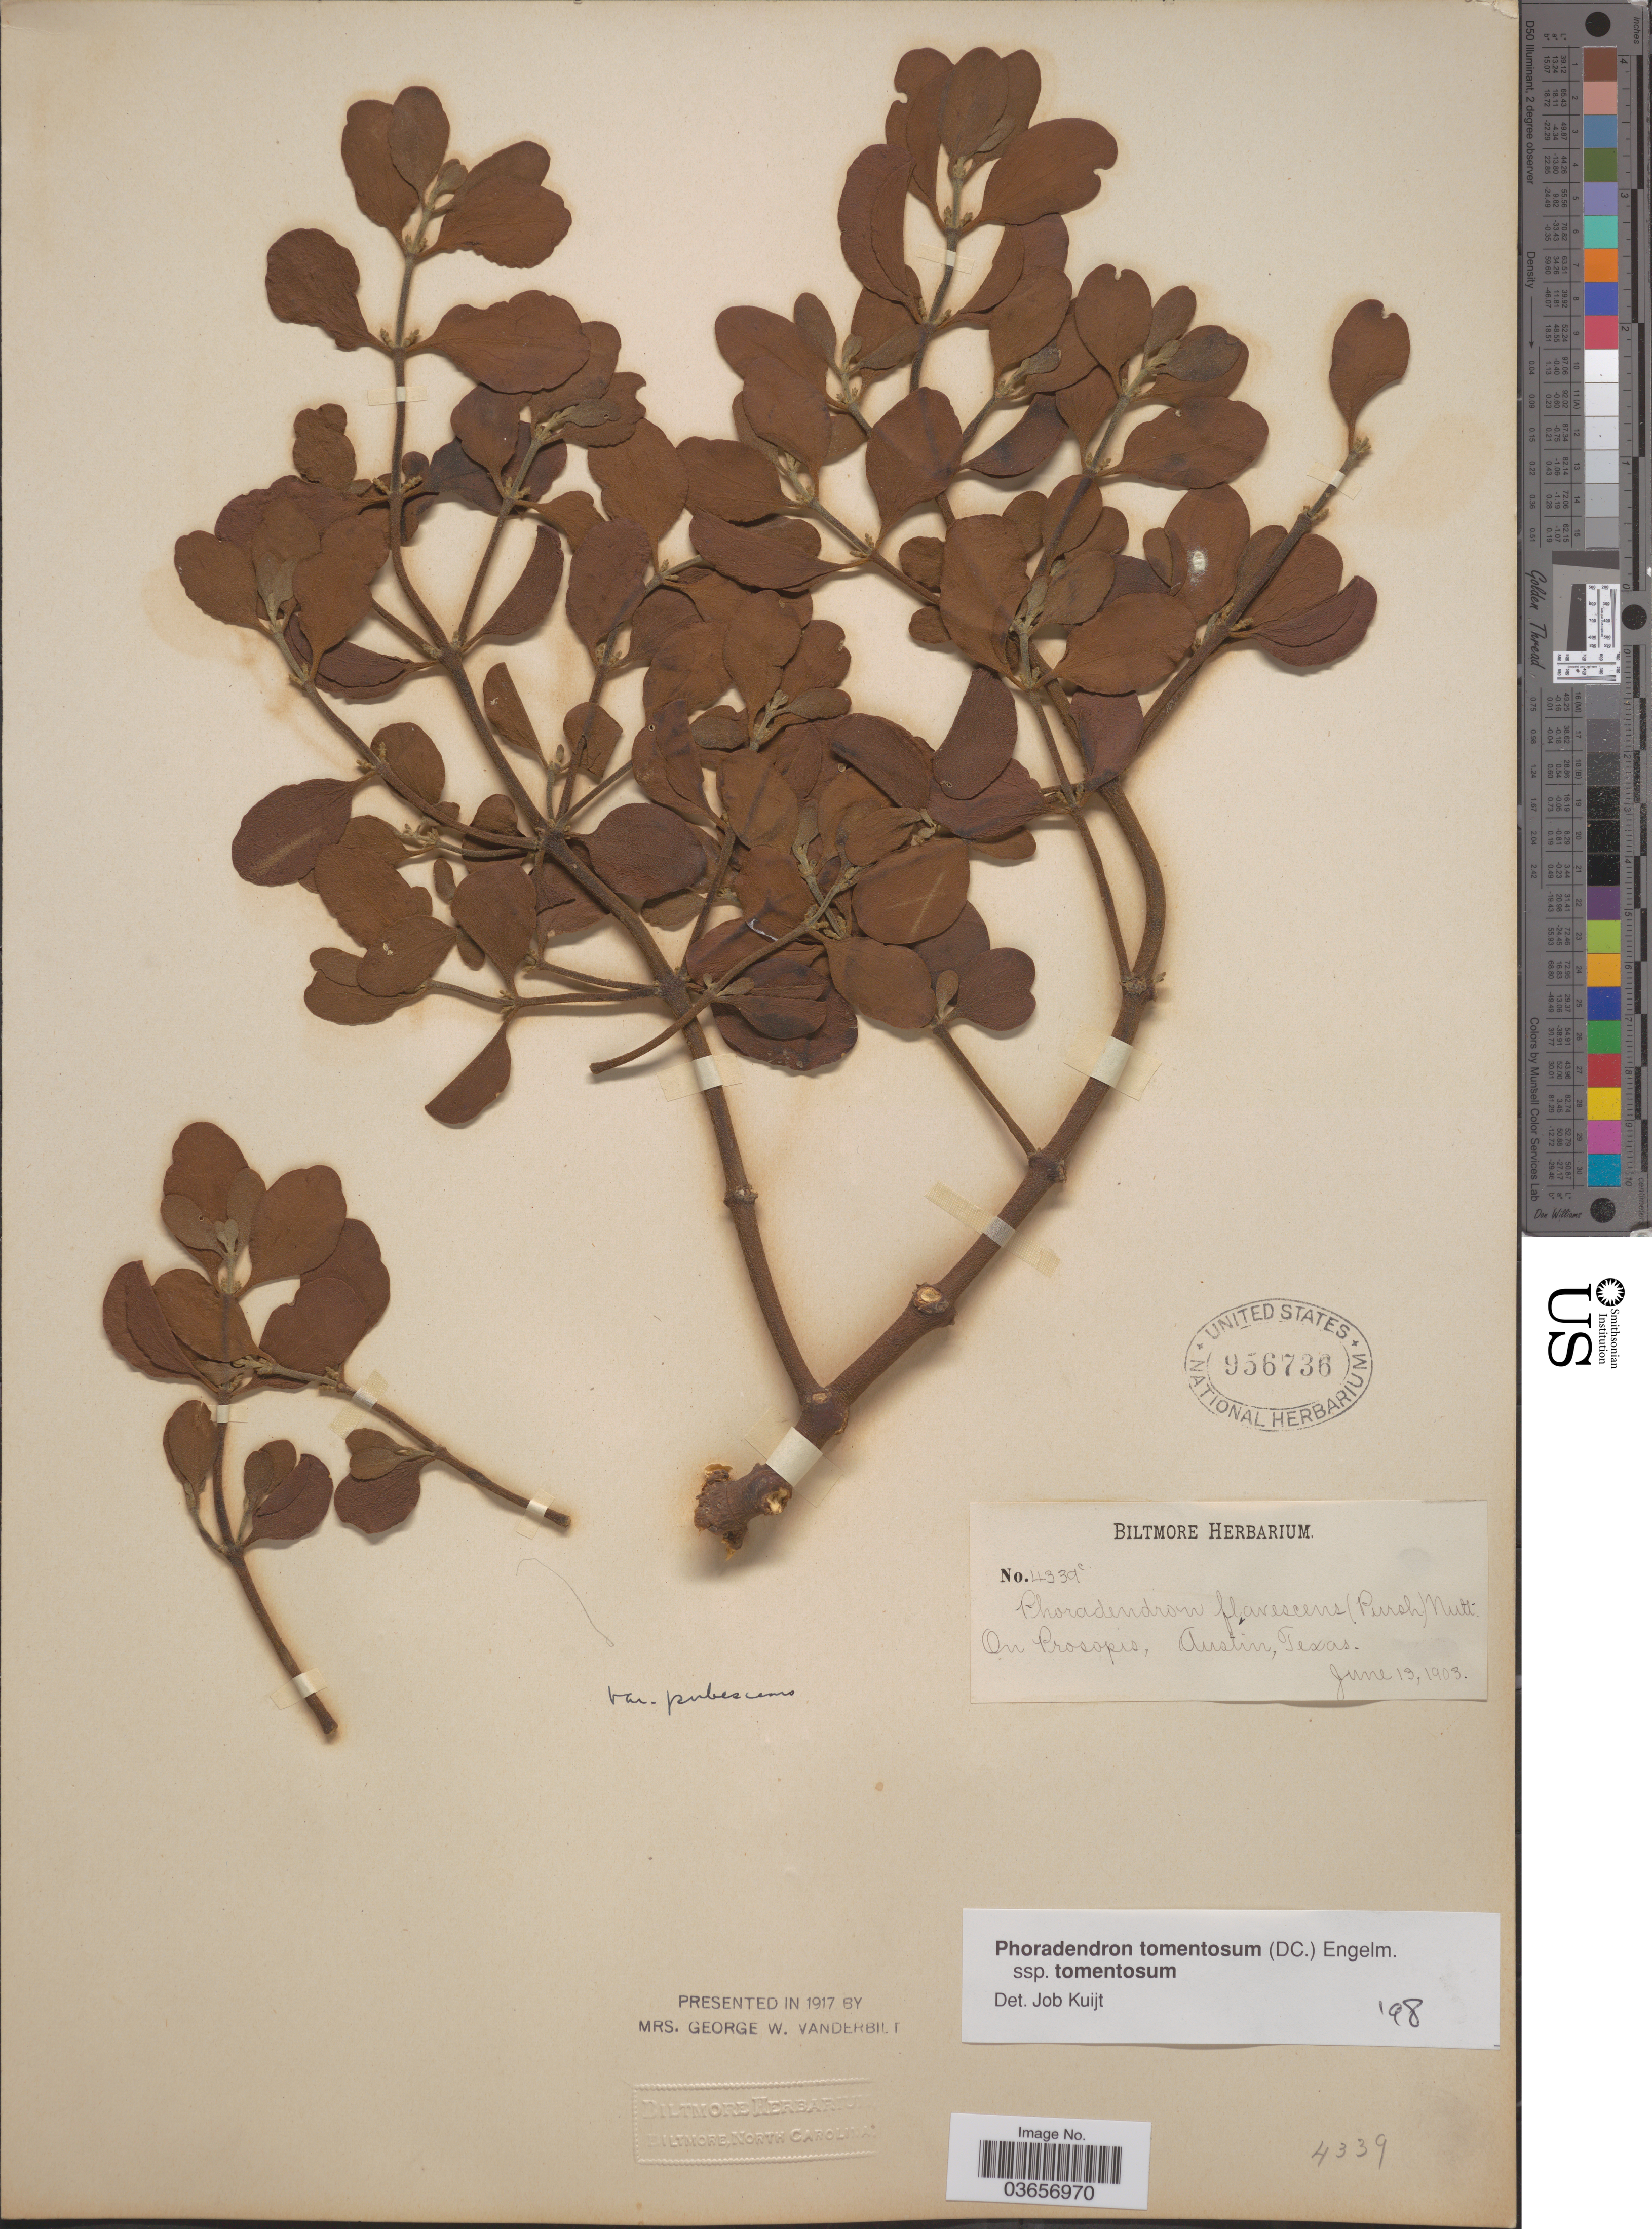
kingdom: Plantae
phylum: Tracheophyta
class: Magnoliopsida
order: Santalales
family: Viscaceae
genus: Phoradendron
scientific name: Phoradendron tomentosum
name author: DC.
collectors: ex herb. Biltmore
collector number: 4339c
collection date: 1903-06-13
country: United States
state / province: Texas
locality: On Prosopis, Austin.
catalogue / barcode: US 956736